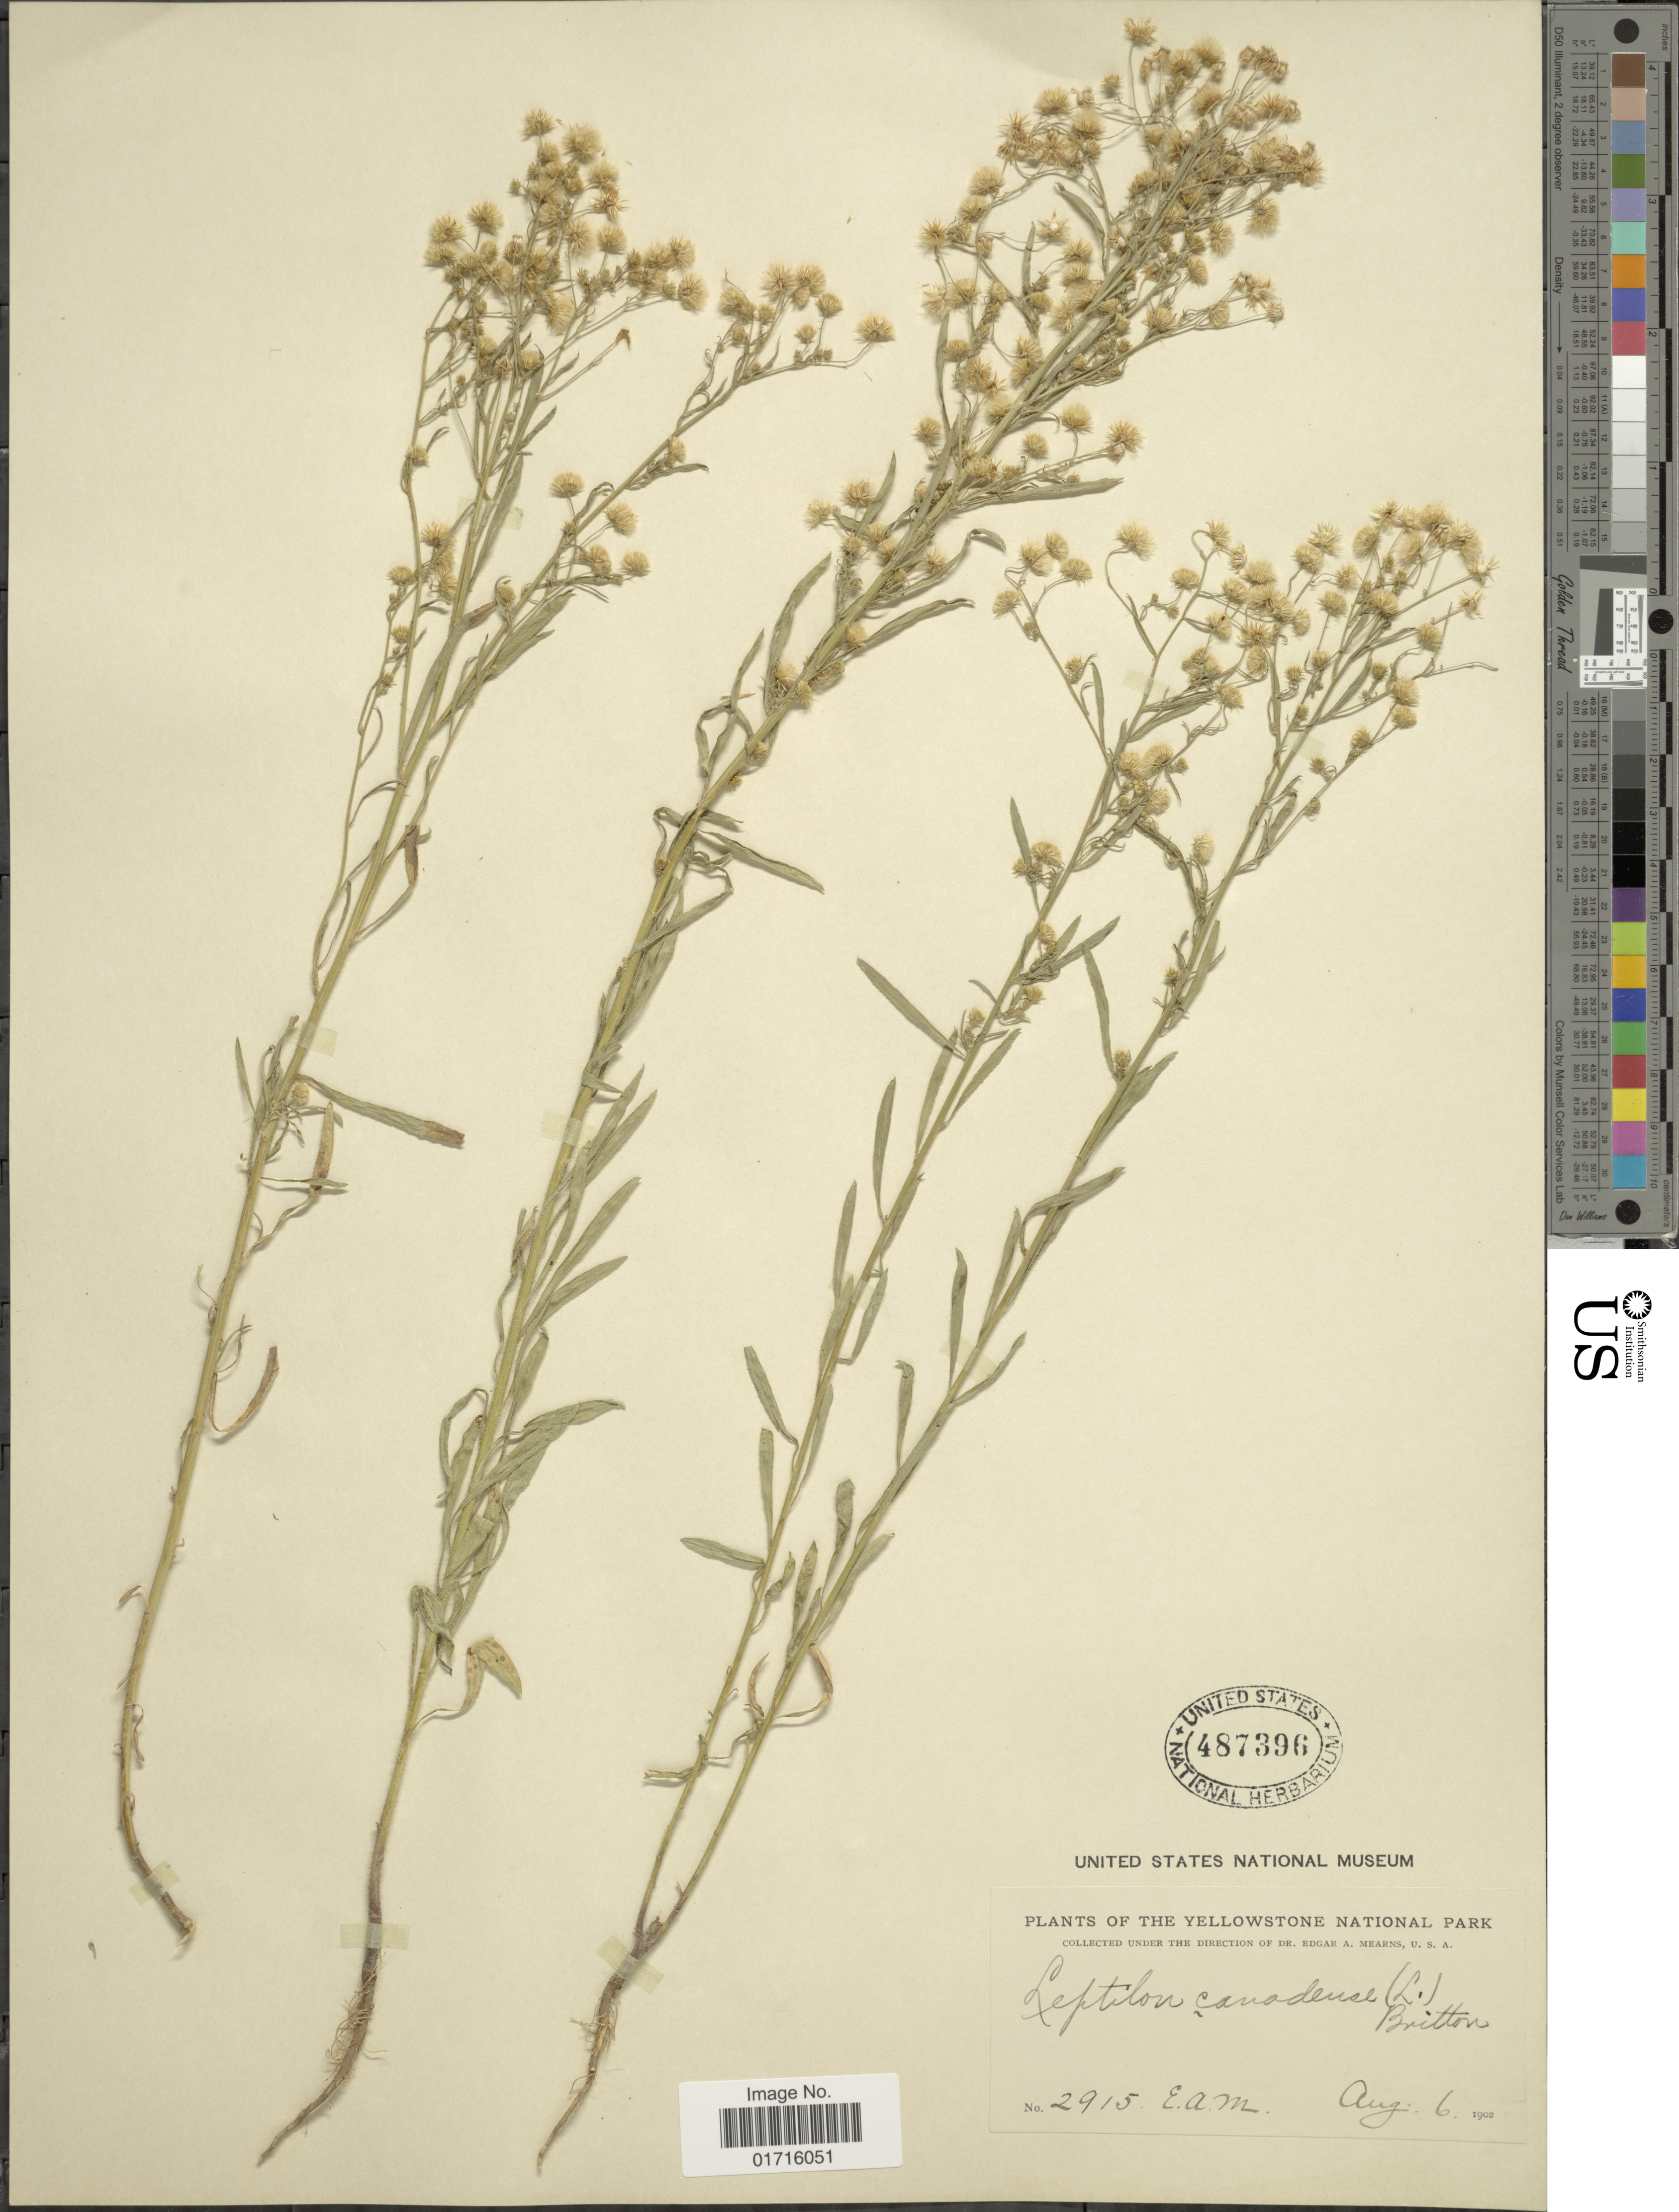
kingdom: Plantae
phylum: Tracheophyta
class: Magnoliopsida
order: Asterales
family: Asteraceae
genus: Conyza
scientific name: Conyza canadensis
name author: (L.) Cronq.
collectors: E. A. Mearns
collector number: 2915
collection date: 1902-08-06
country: United States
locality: Yellowstone National Park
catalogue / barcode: US 487396